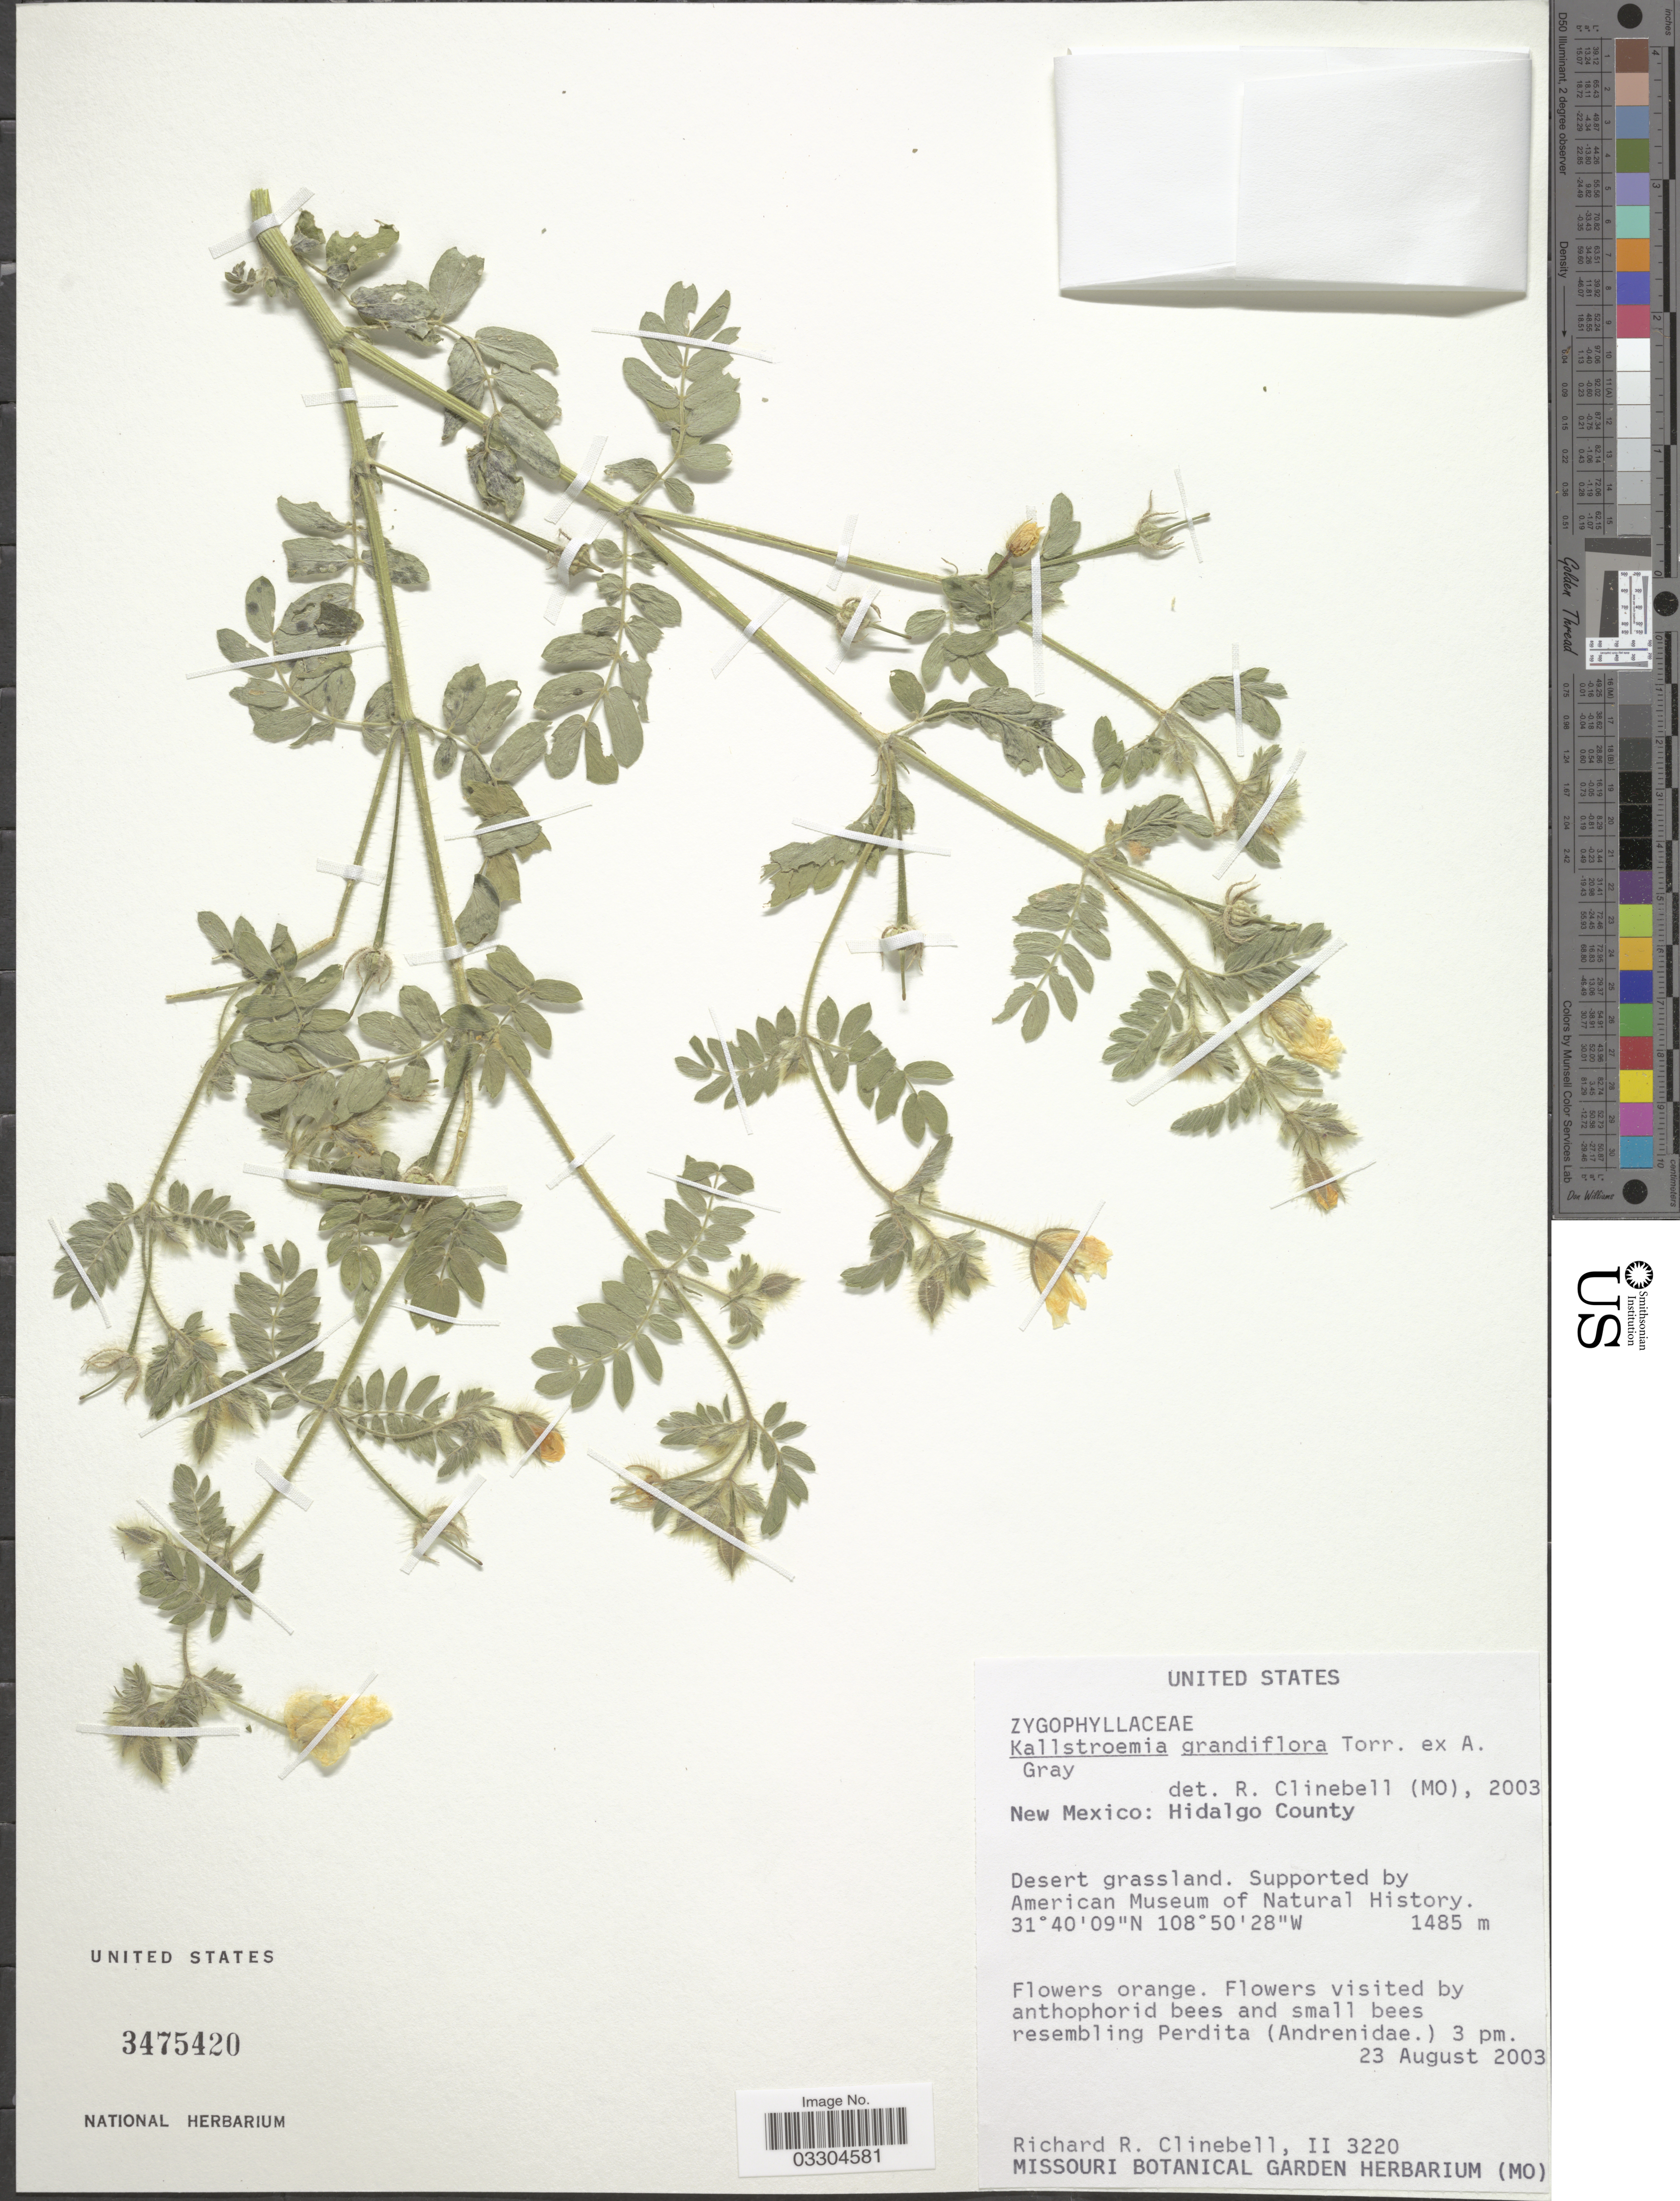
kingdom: Plantae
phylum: Tracheophyta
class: Magnoliopsida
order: Zygophyllales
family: Zygophyllaceae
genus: Kallstroemia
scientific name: Kallstroemia grandiflora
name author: Torr. ex A. Gray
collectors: R. Clinebell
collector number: II 3220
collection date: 2003-08-23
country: United States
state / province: New Mexico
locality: Hidalgo County.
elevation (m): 1485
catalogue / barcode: US 3475420